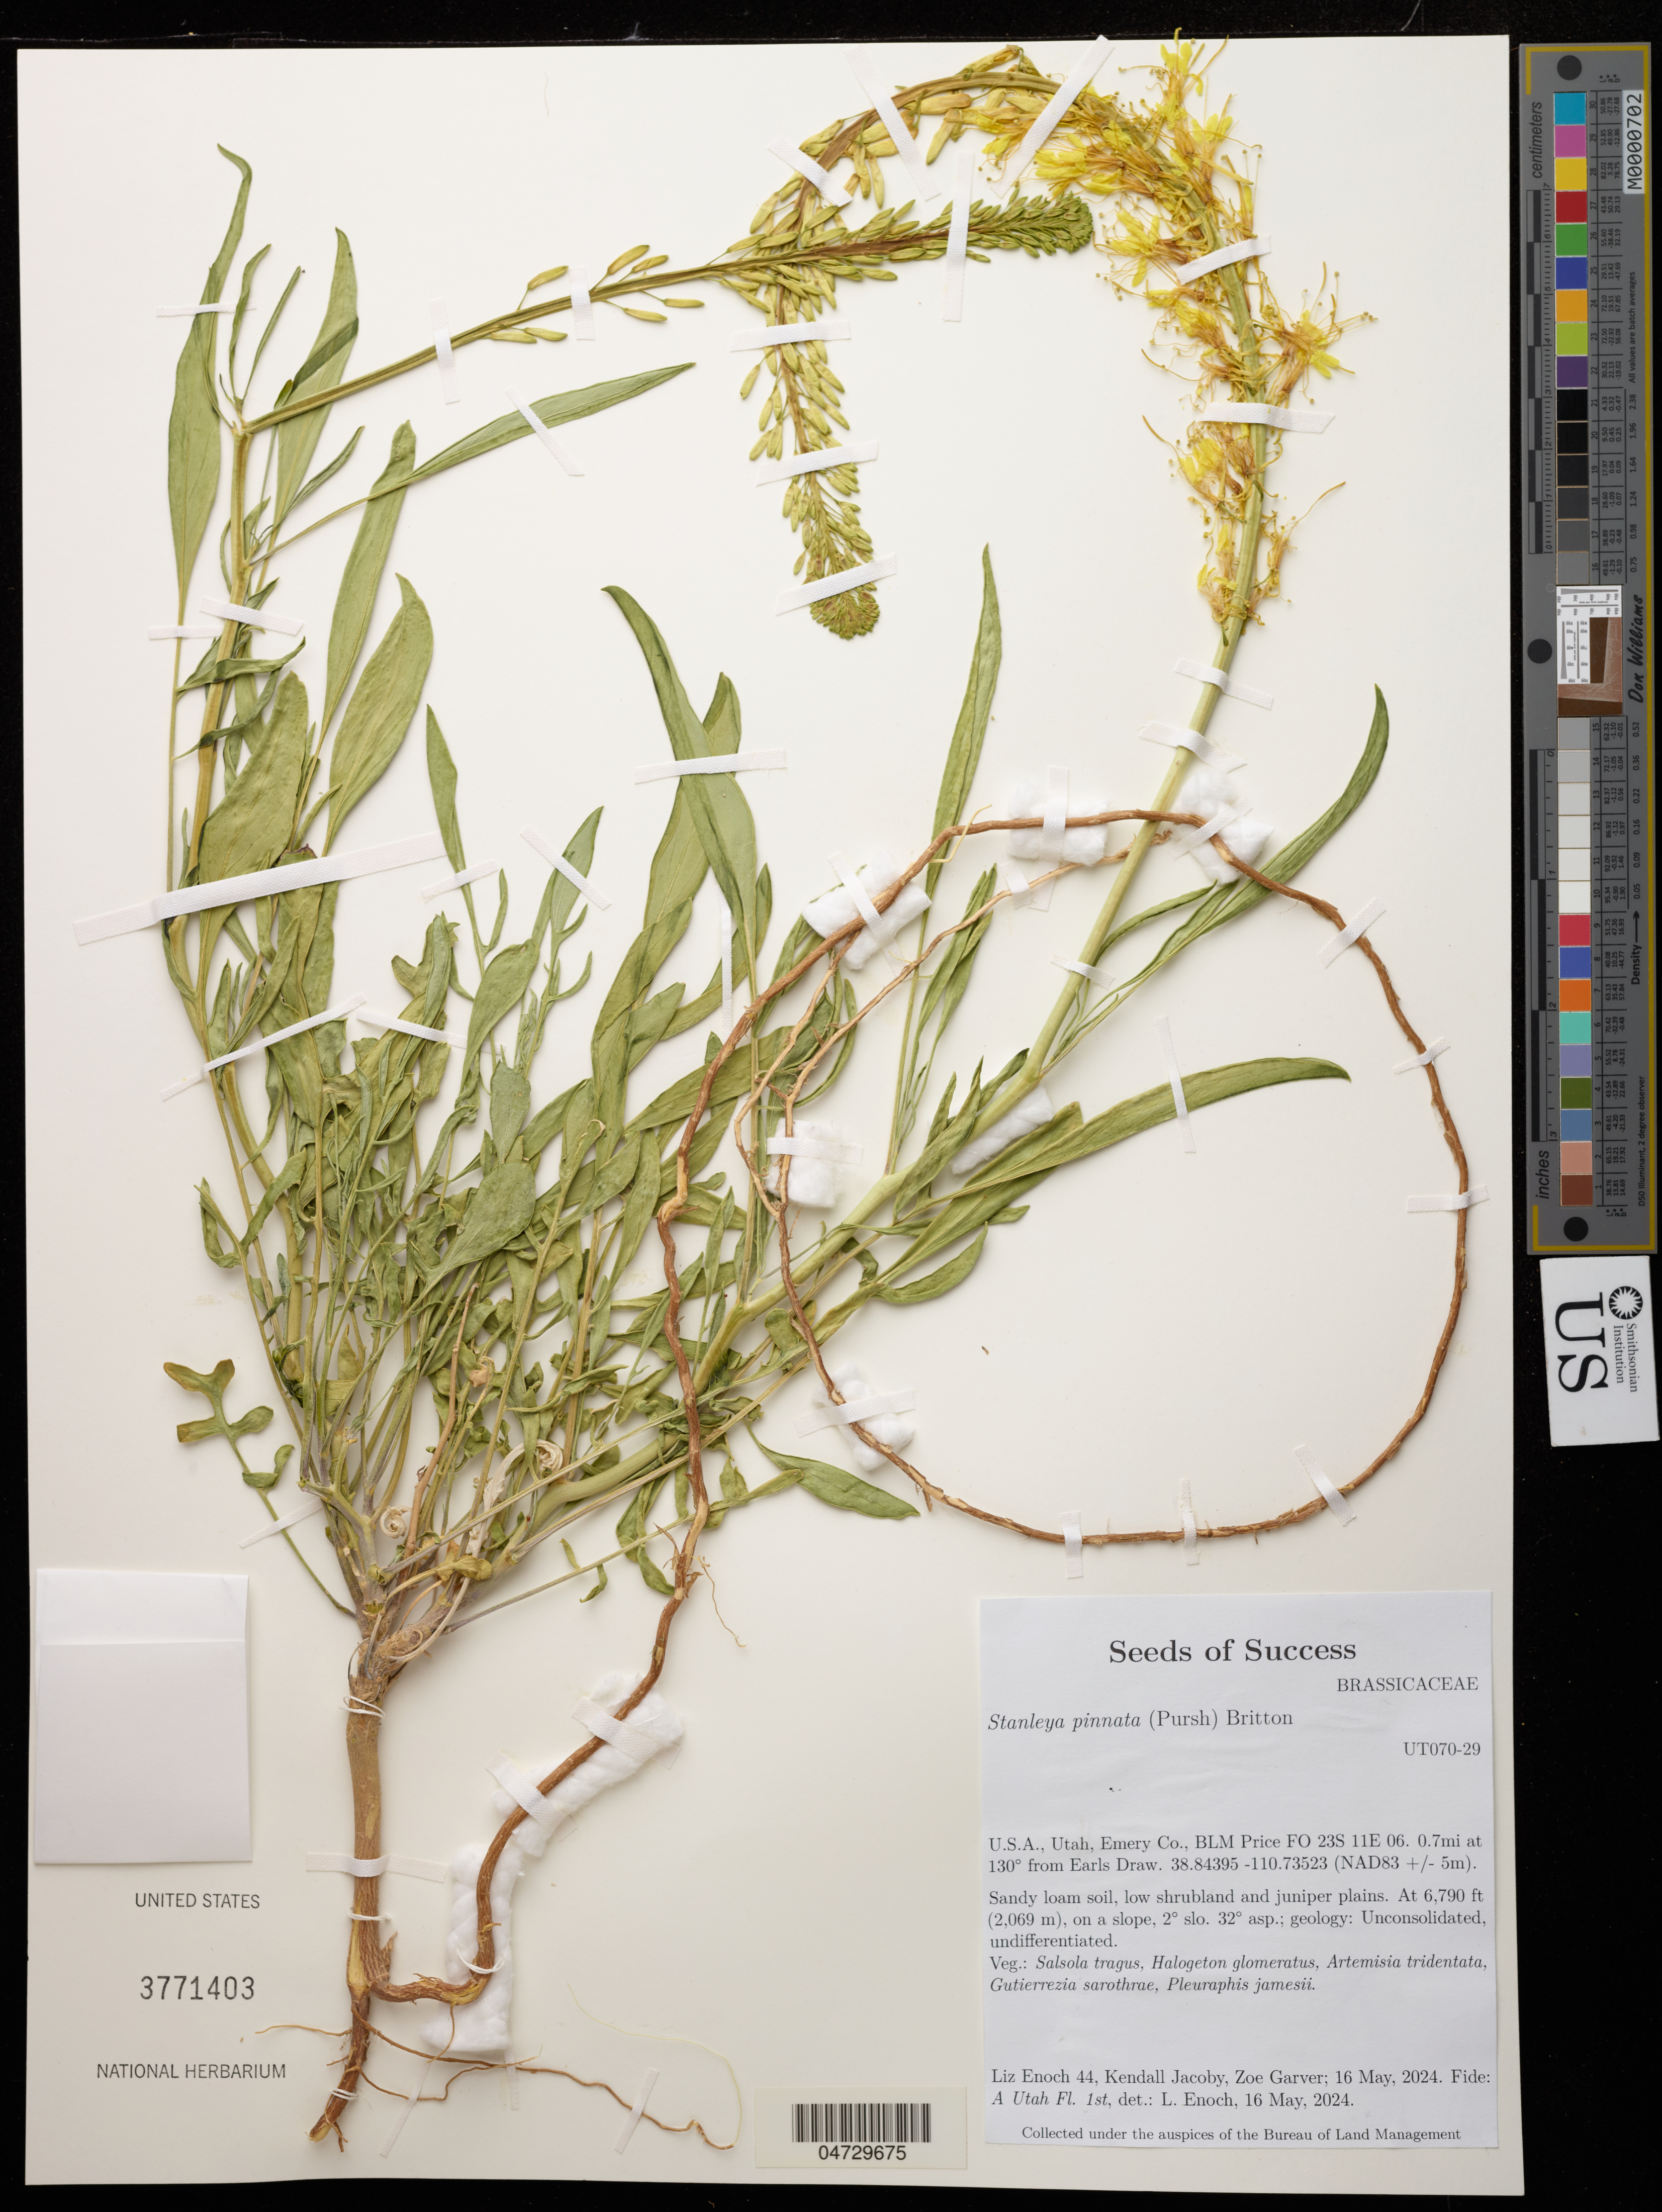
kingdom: Plantae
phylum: Tracheophyta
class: Magnoliopsida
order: Brassicales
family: Brassicaceae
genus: Stanleya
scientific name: Stanleya pinnata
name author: (Pursh) Britton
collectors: L. Enoch, K. Jacoby & Z. Garver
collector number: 44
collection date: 2024-05-16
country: United States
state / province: Utah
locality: Emery Co., BLM Price FO 23S 11E 06. 0.7mi at 130° from Earls Draw.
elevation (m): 2069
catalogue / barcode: US 3771403